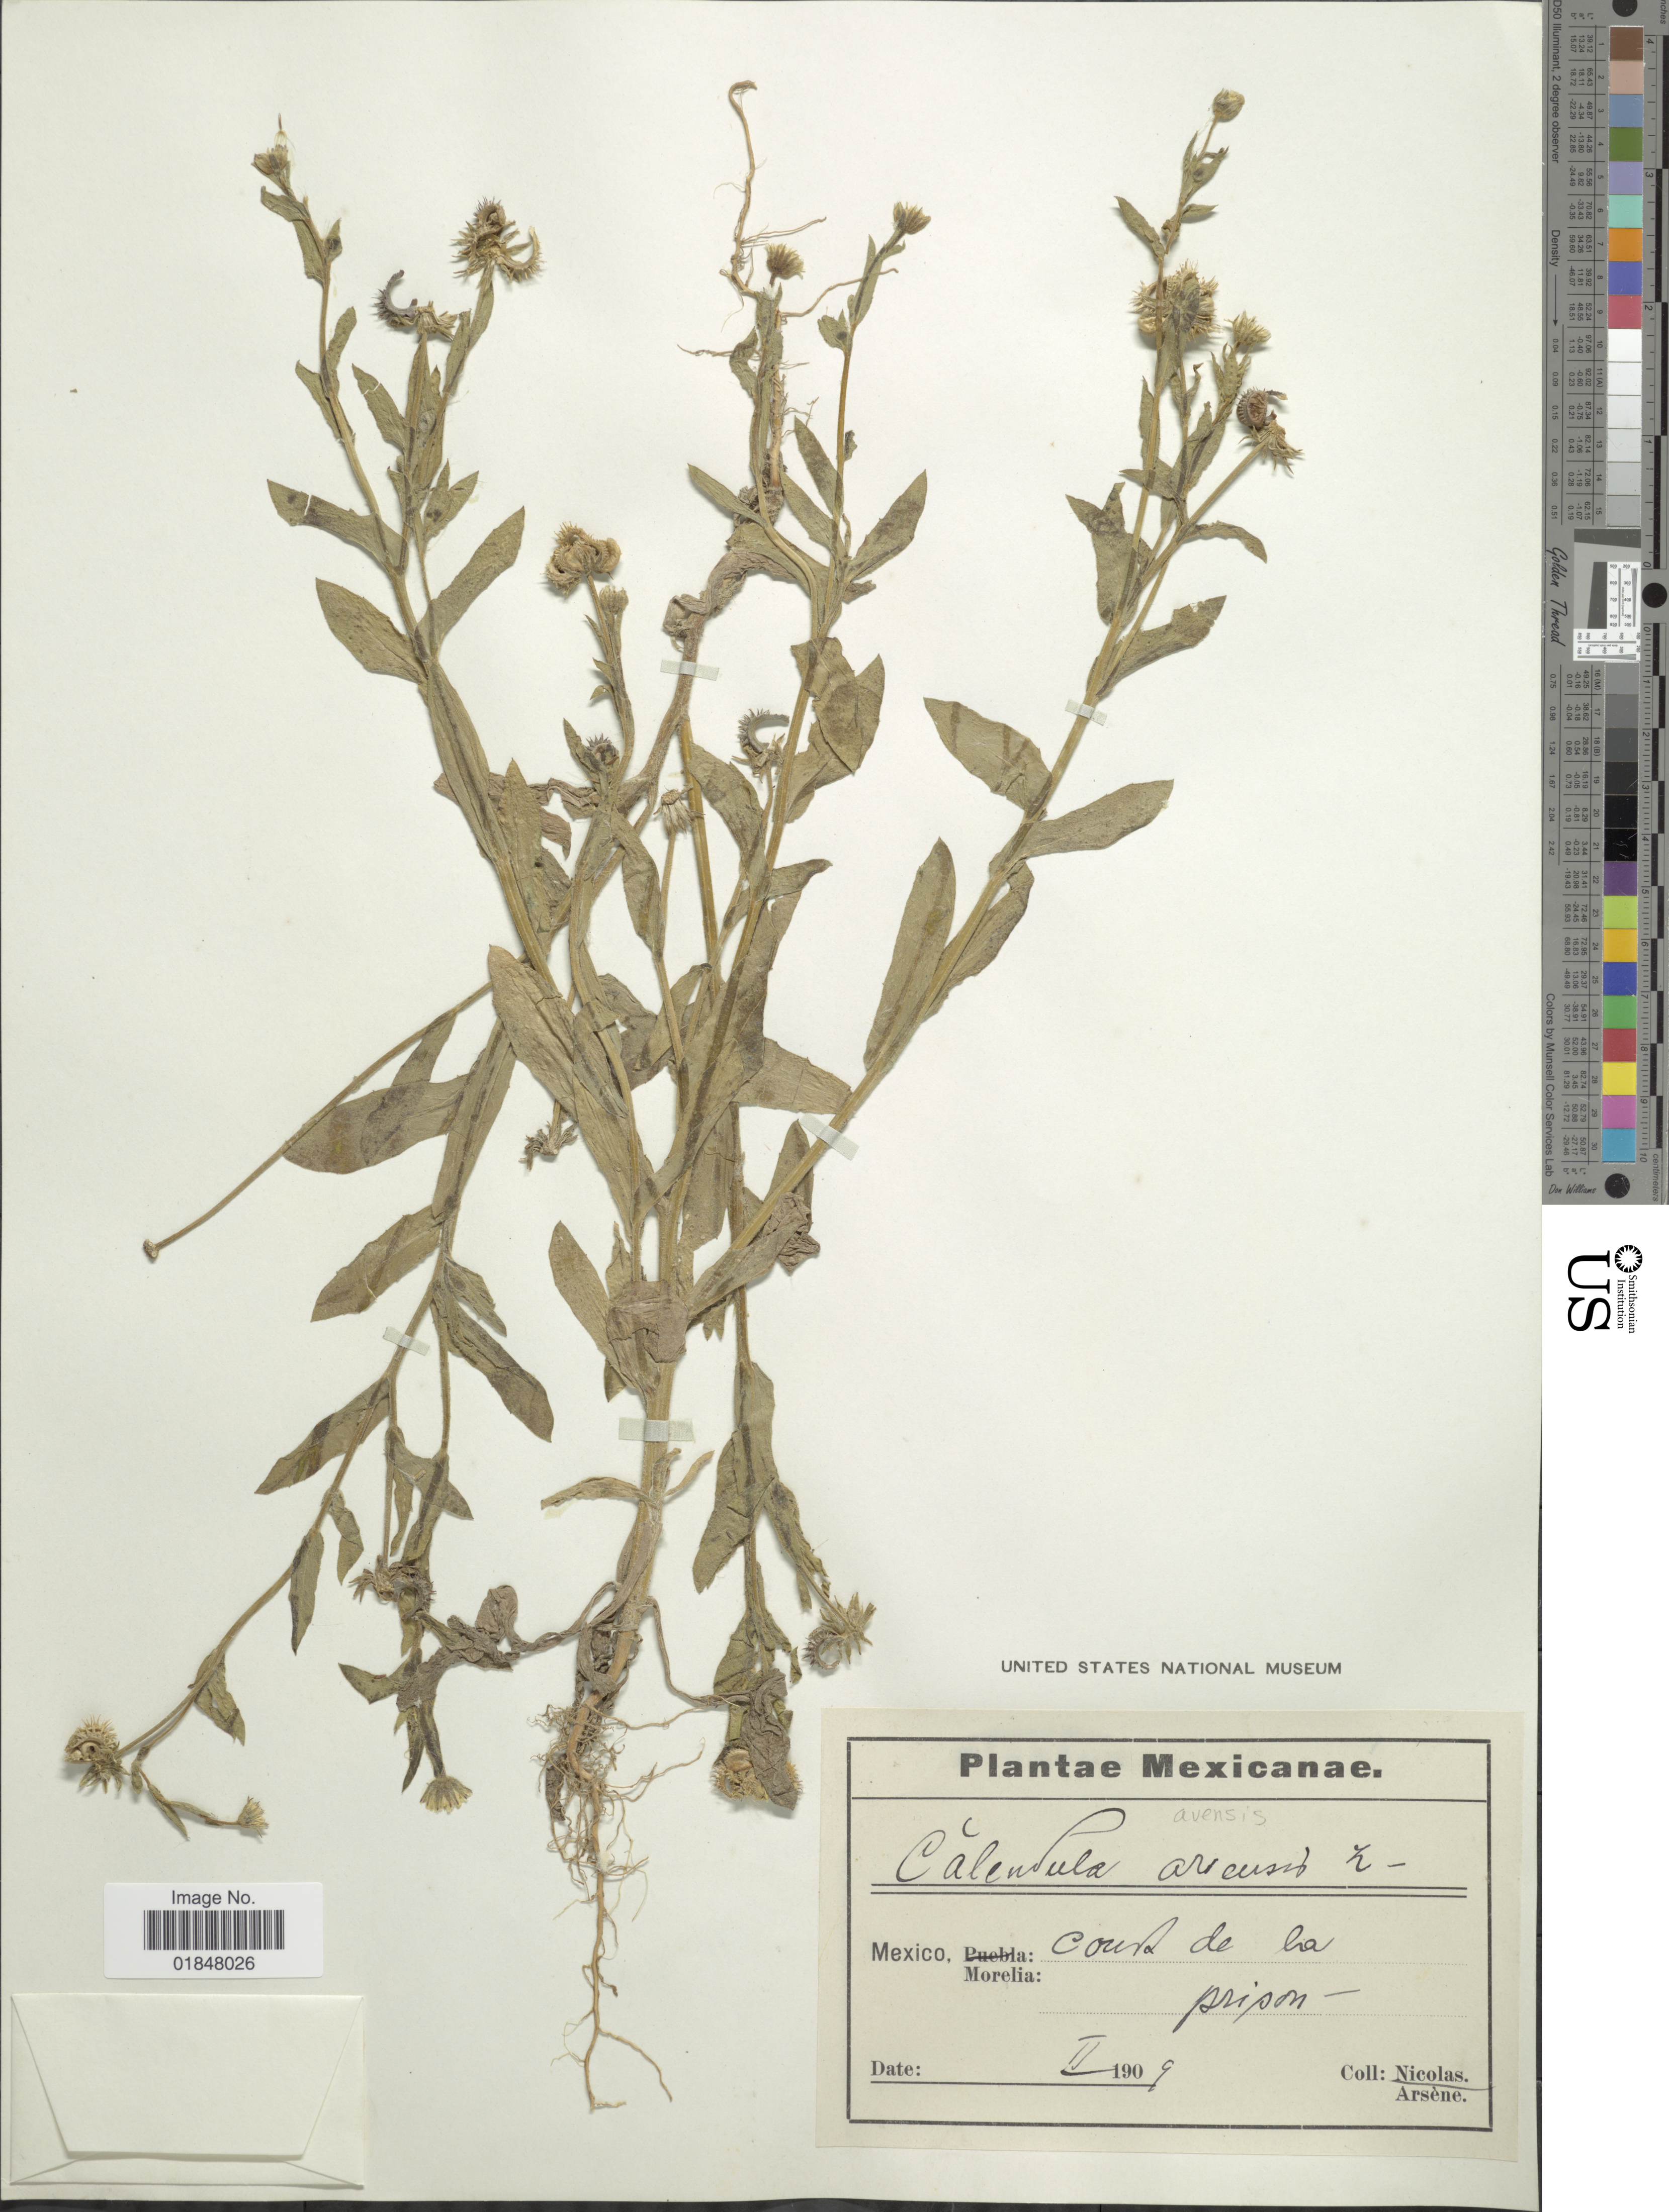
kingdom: Plantae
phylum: Tracheophyta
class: Magnoliopsida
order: Asterales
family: Asteraceae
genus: Calendula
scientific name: Calendula arvensis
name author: L.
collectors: -. Nicolas & -- Arsène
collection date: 1909-02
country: Mexico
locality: Cout de la , Morelia